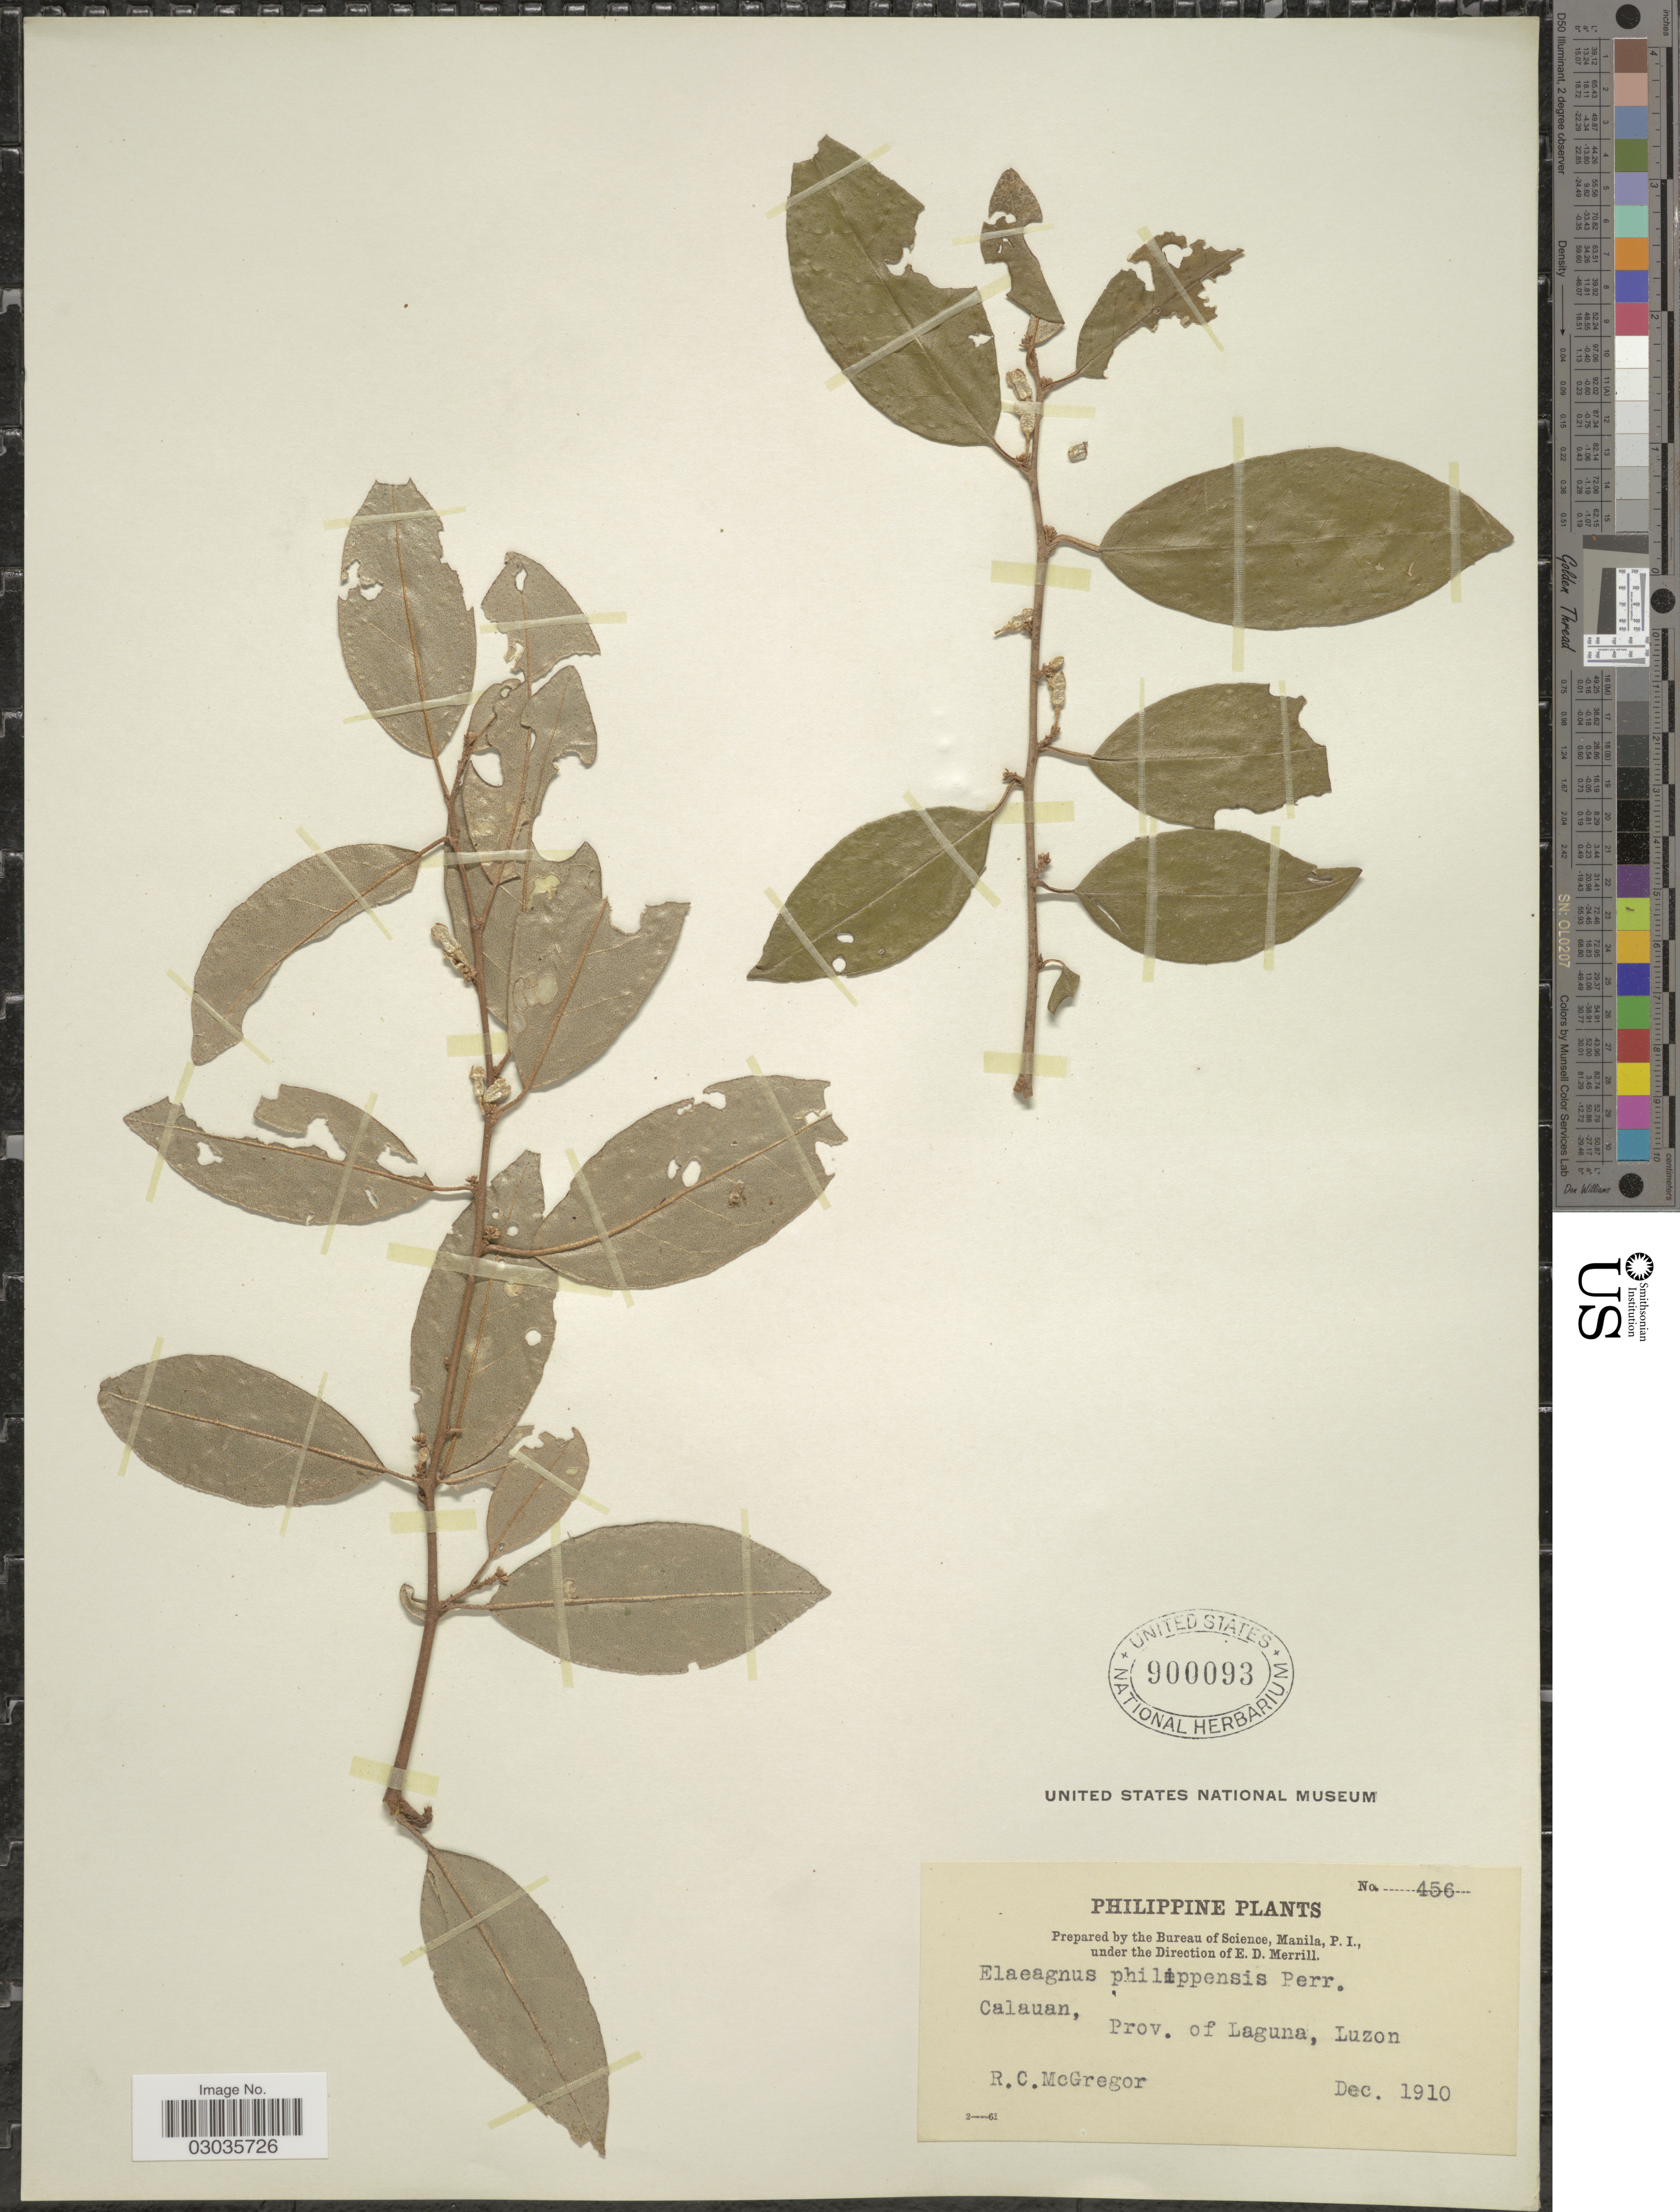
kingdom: Plantae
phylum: Tracheophyta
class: Magnoliopsida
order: Rosales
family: Elaeagnaceae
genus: Elaeagnus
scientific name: Elaeagnus triflora var. triflora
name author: Roxb.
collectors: R. C. McGregor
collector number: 456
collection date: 1910-12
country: Philippines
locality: Calauan. Prov. of Laguna, Luzon.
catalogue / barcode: US 900093